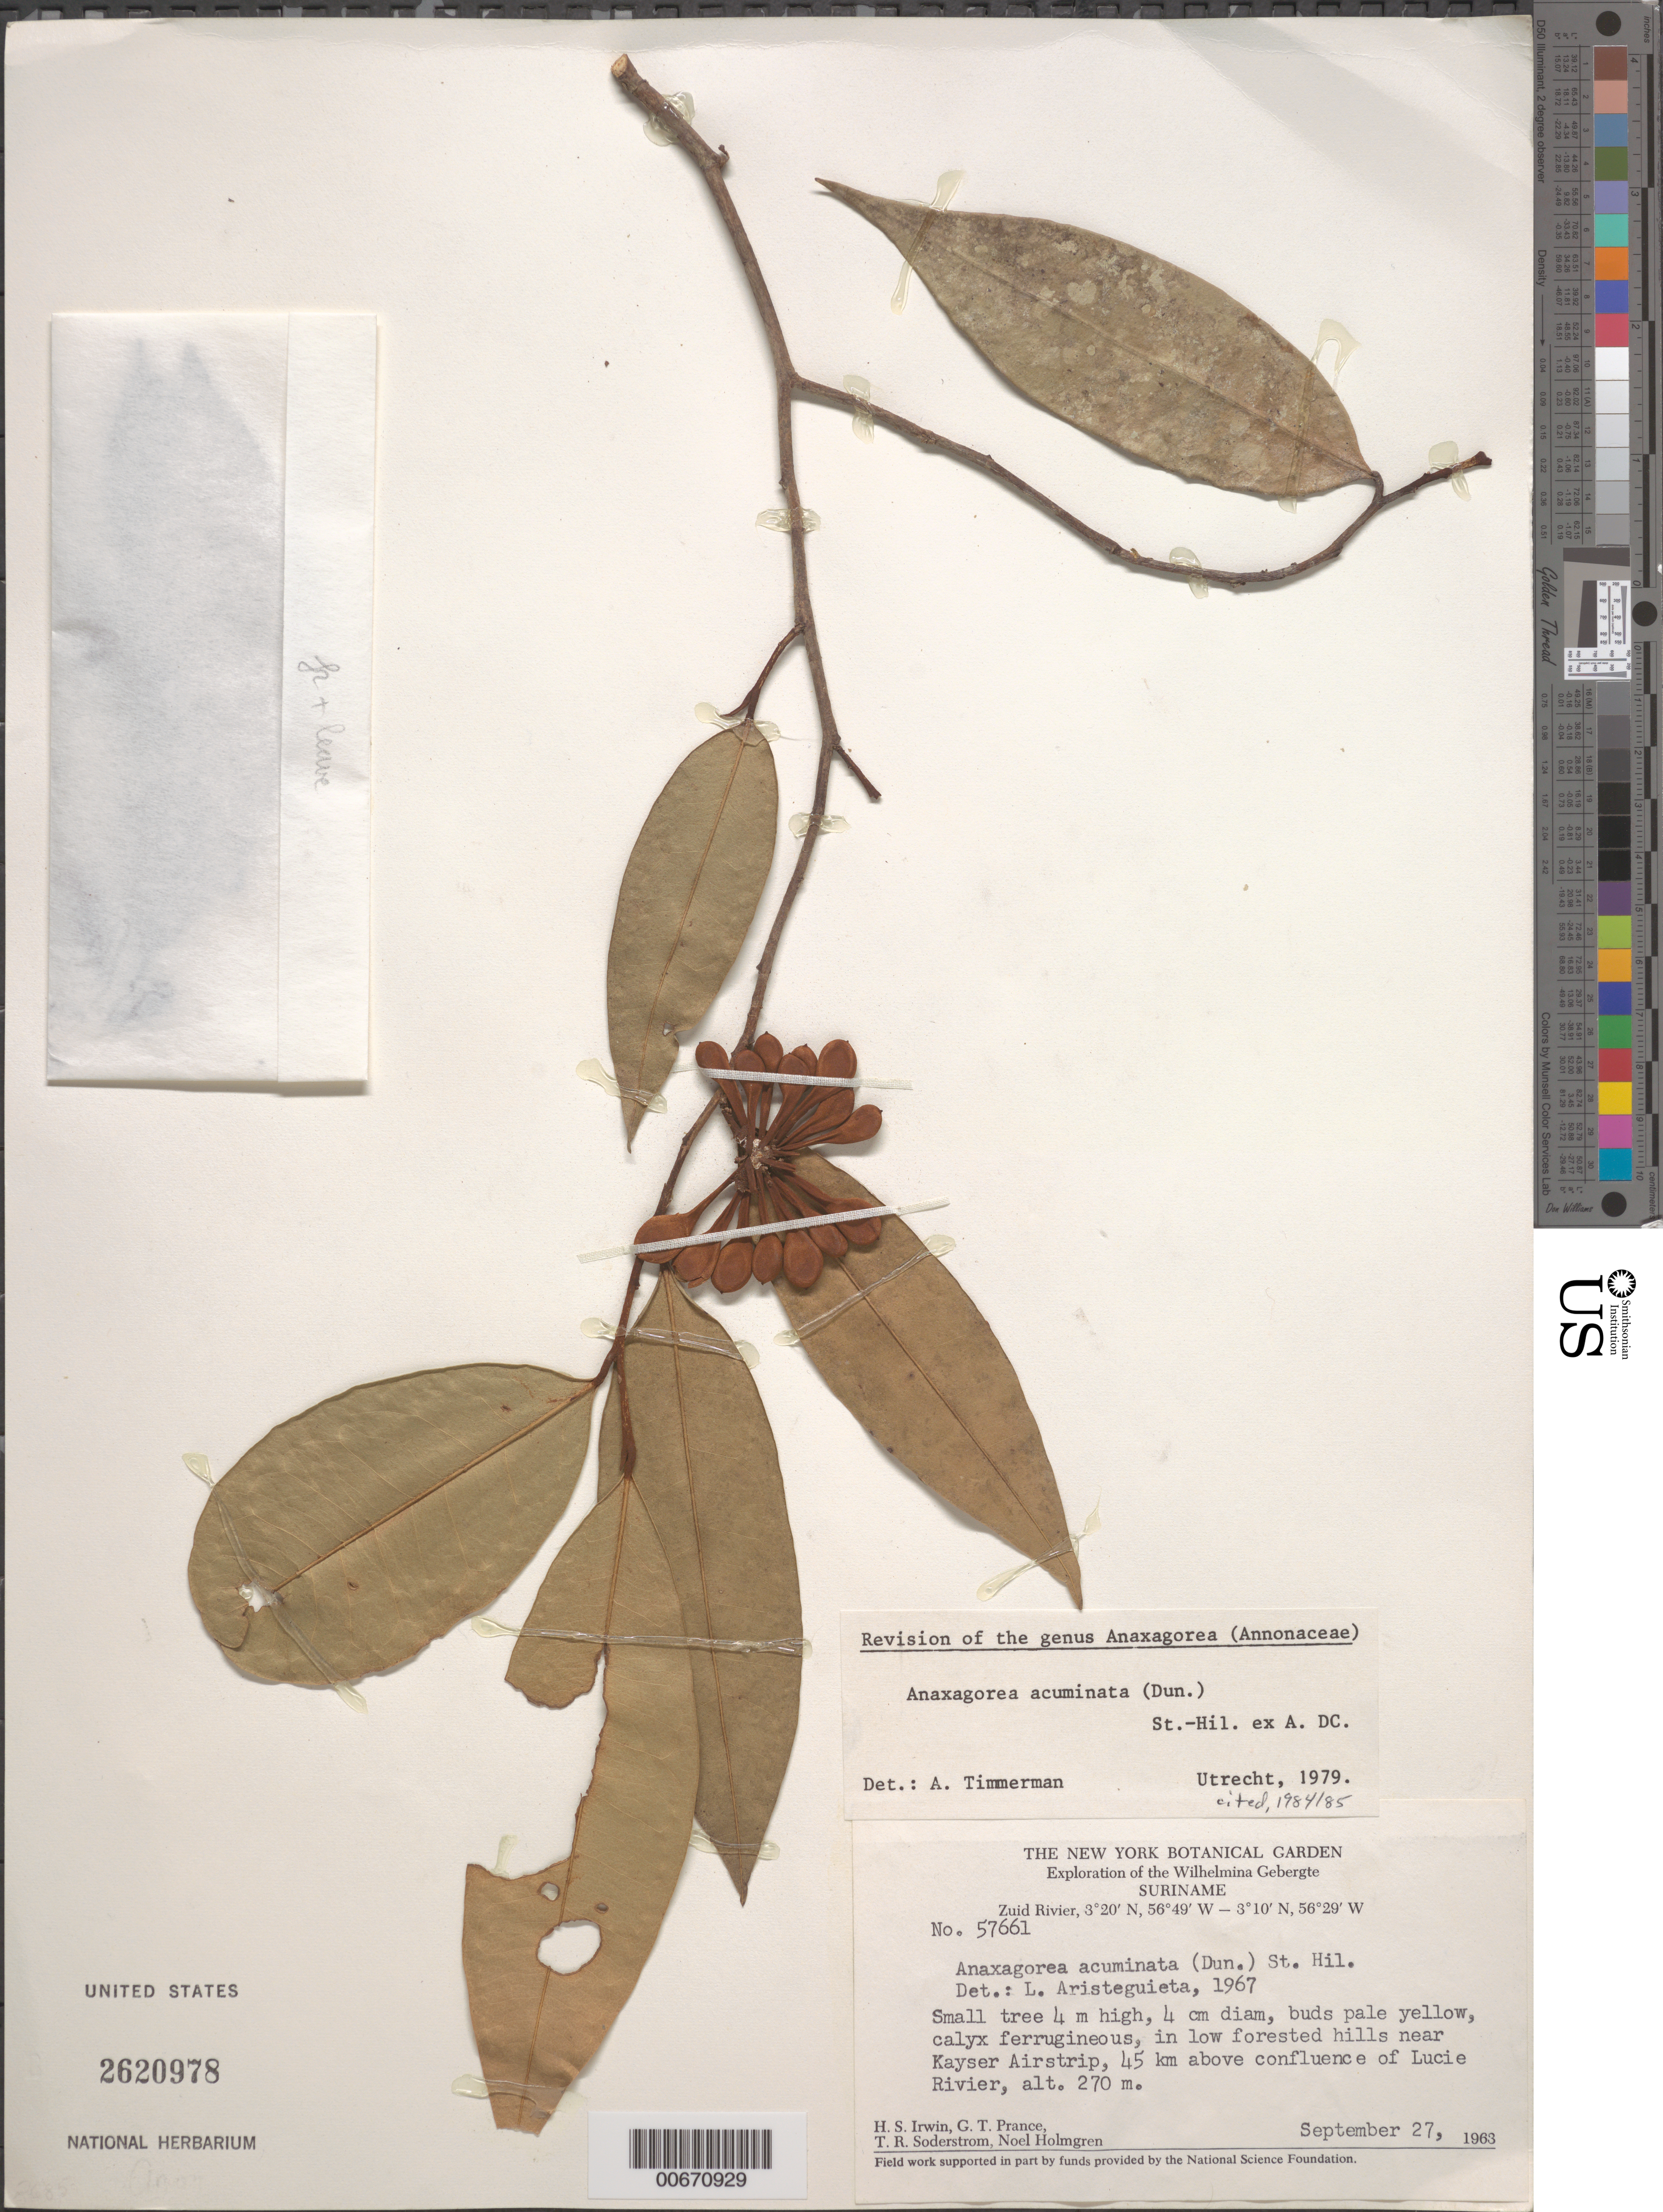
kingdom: Plantae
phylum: Tracheophyta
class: Magnoliopsida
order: Magnoliales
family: Annonaceae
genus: Anaxagorea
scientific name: Anaxagorea acuminata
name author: (Dunal) A. DC.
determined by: Timmerman, A.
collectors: H. Irwin, G. T. Prance, T. R. Soderstrom & N. H. Holmgren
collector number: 57661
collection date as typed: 27-Sep-63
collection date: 1963-09-27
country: Suriname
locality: Kayser Airstrip, Zuid R., 45 km above confl. with Lucie R., Wilhelmina Gebergte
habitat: In low forested hills near Kayser Airstrip.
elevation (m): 270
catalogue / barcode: US 2620978